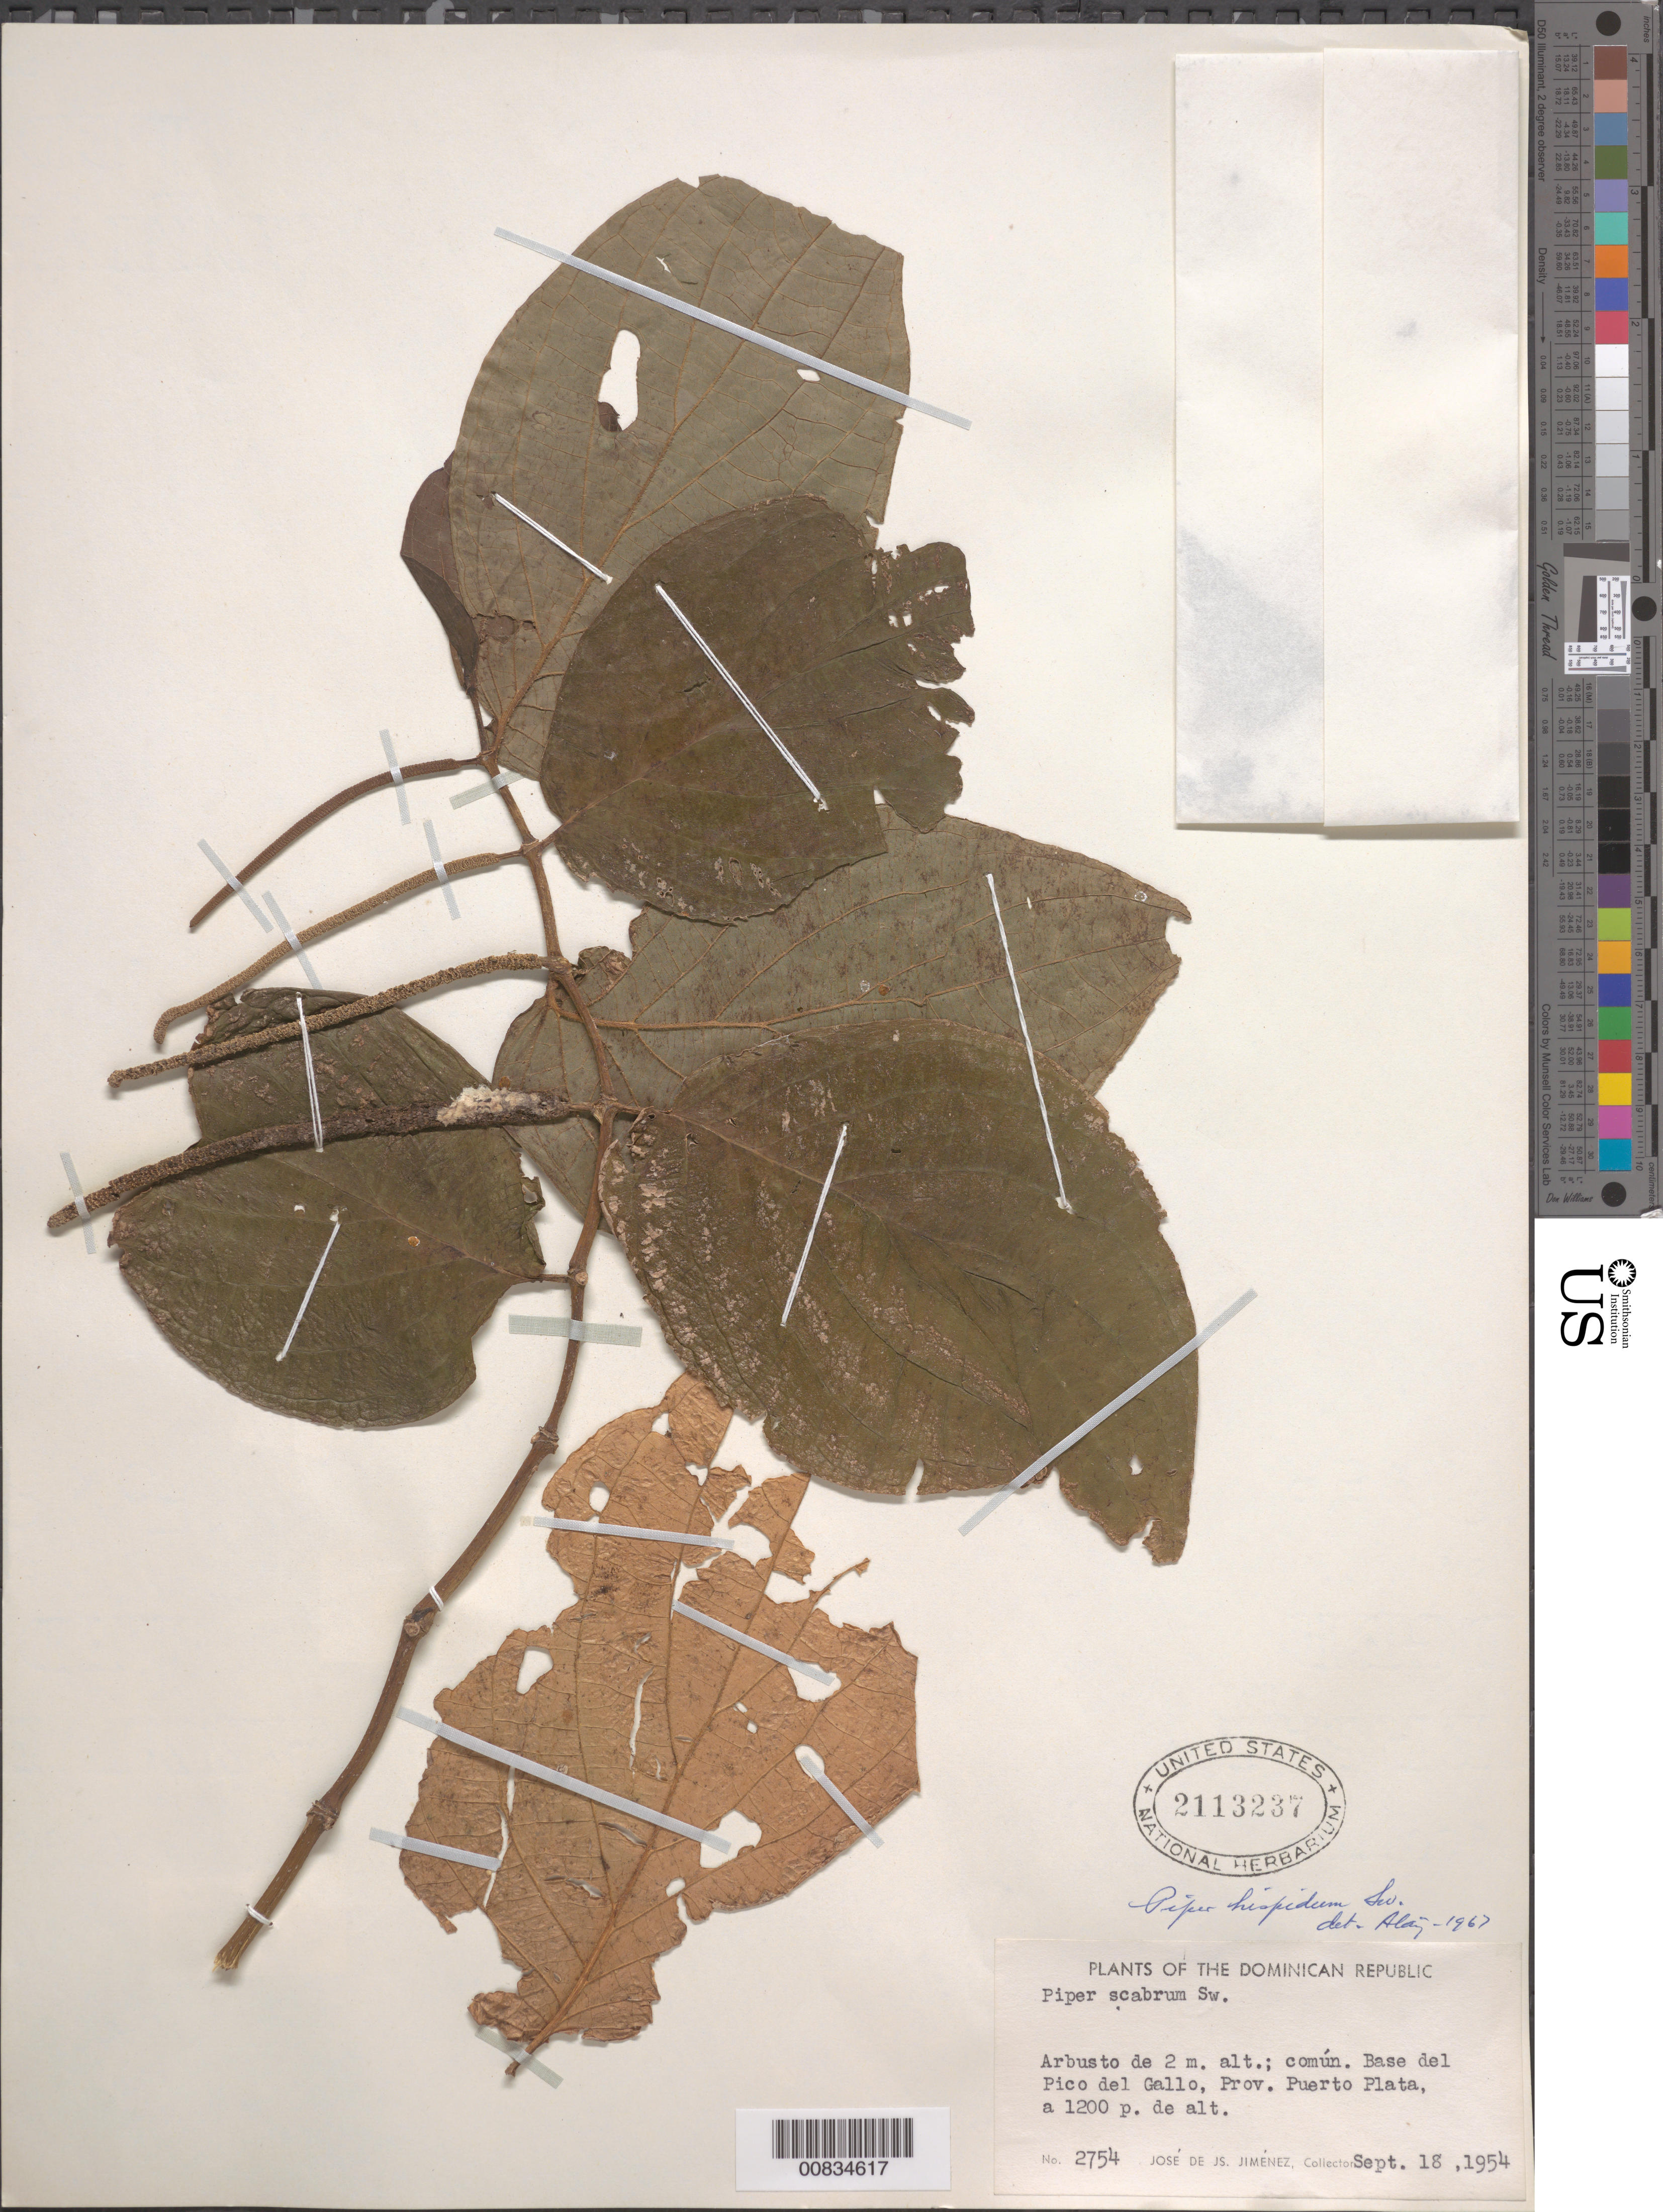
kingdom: Plantae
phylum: Tracheophyta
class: Magnoliopsida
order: Piperales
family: Piperaceae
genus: Piper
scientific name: Piper hispidum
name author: Sw.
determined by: Liogier, Alain H.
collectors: J. J. Jiménez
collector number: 2754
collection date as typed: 18 Sep 1954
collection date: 1954-09-18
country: Dominican Republic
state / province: Puerto Plata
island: Hispaniola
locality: Base del Pico de Gallo.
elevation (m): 366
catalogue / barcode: US 2113237